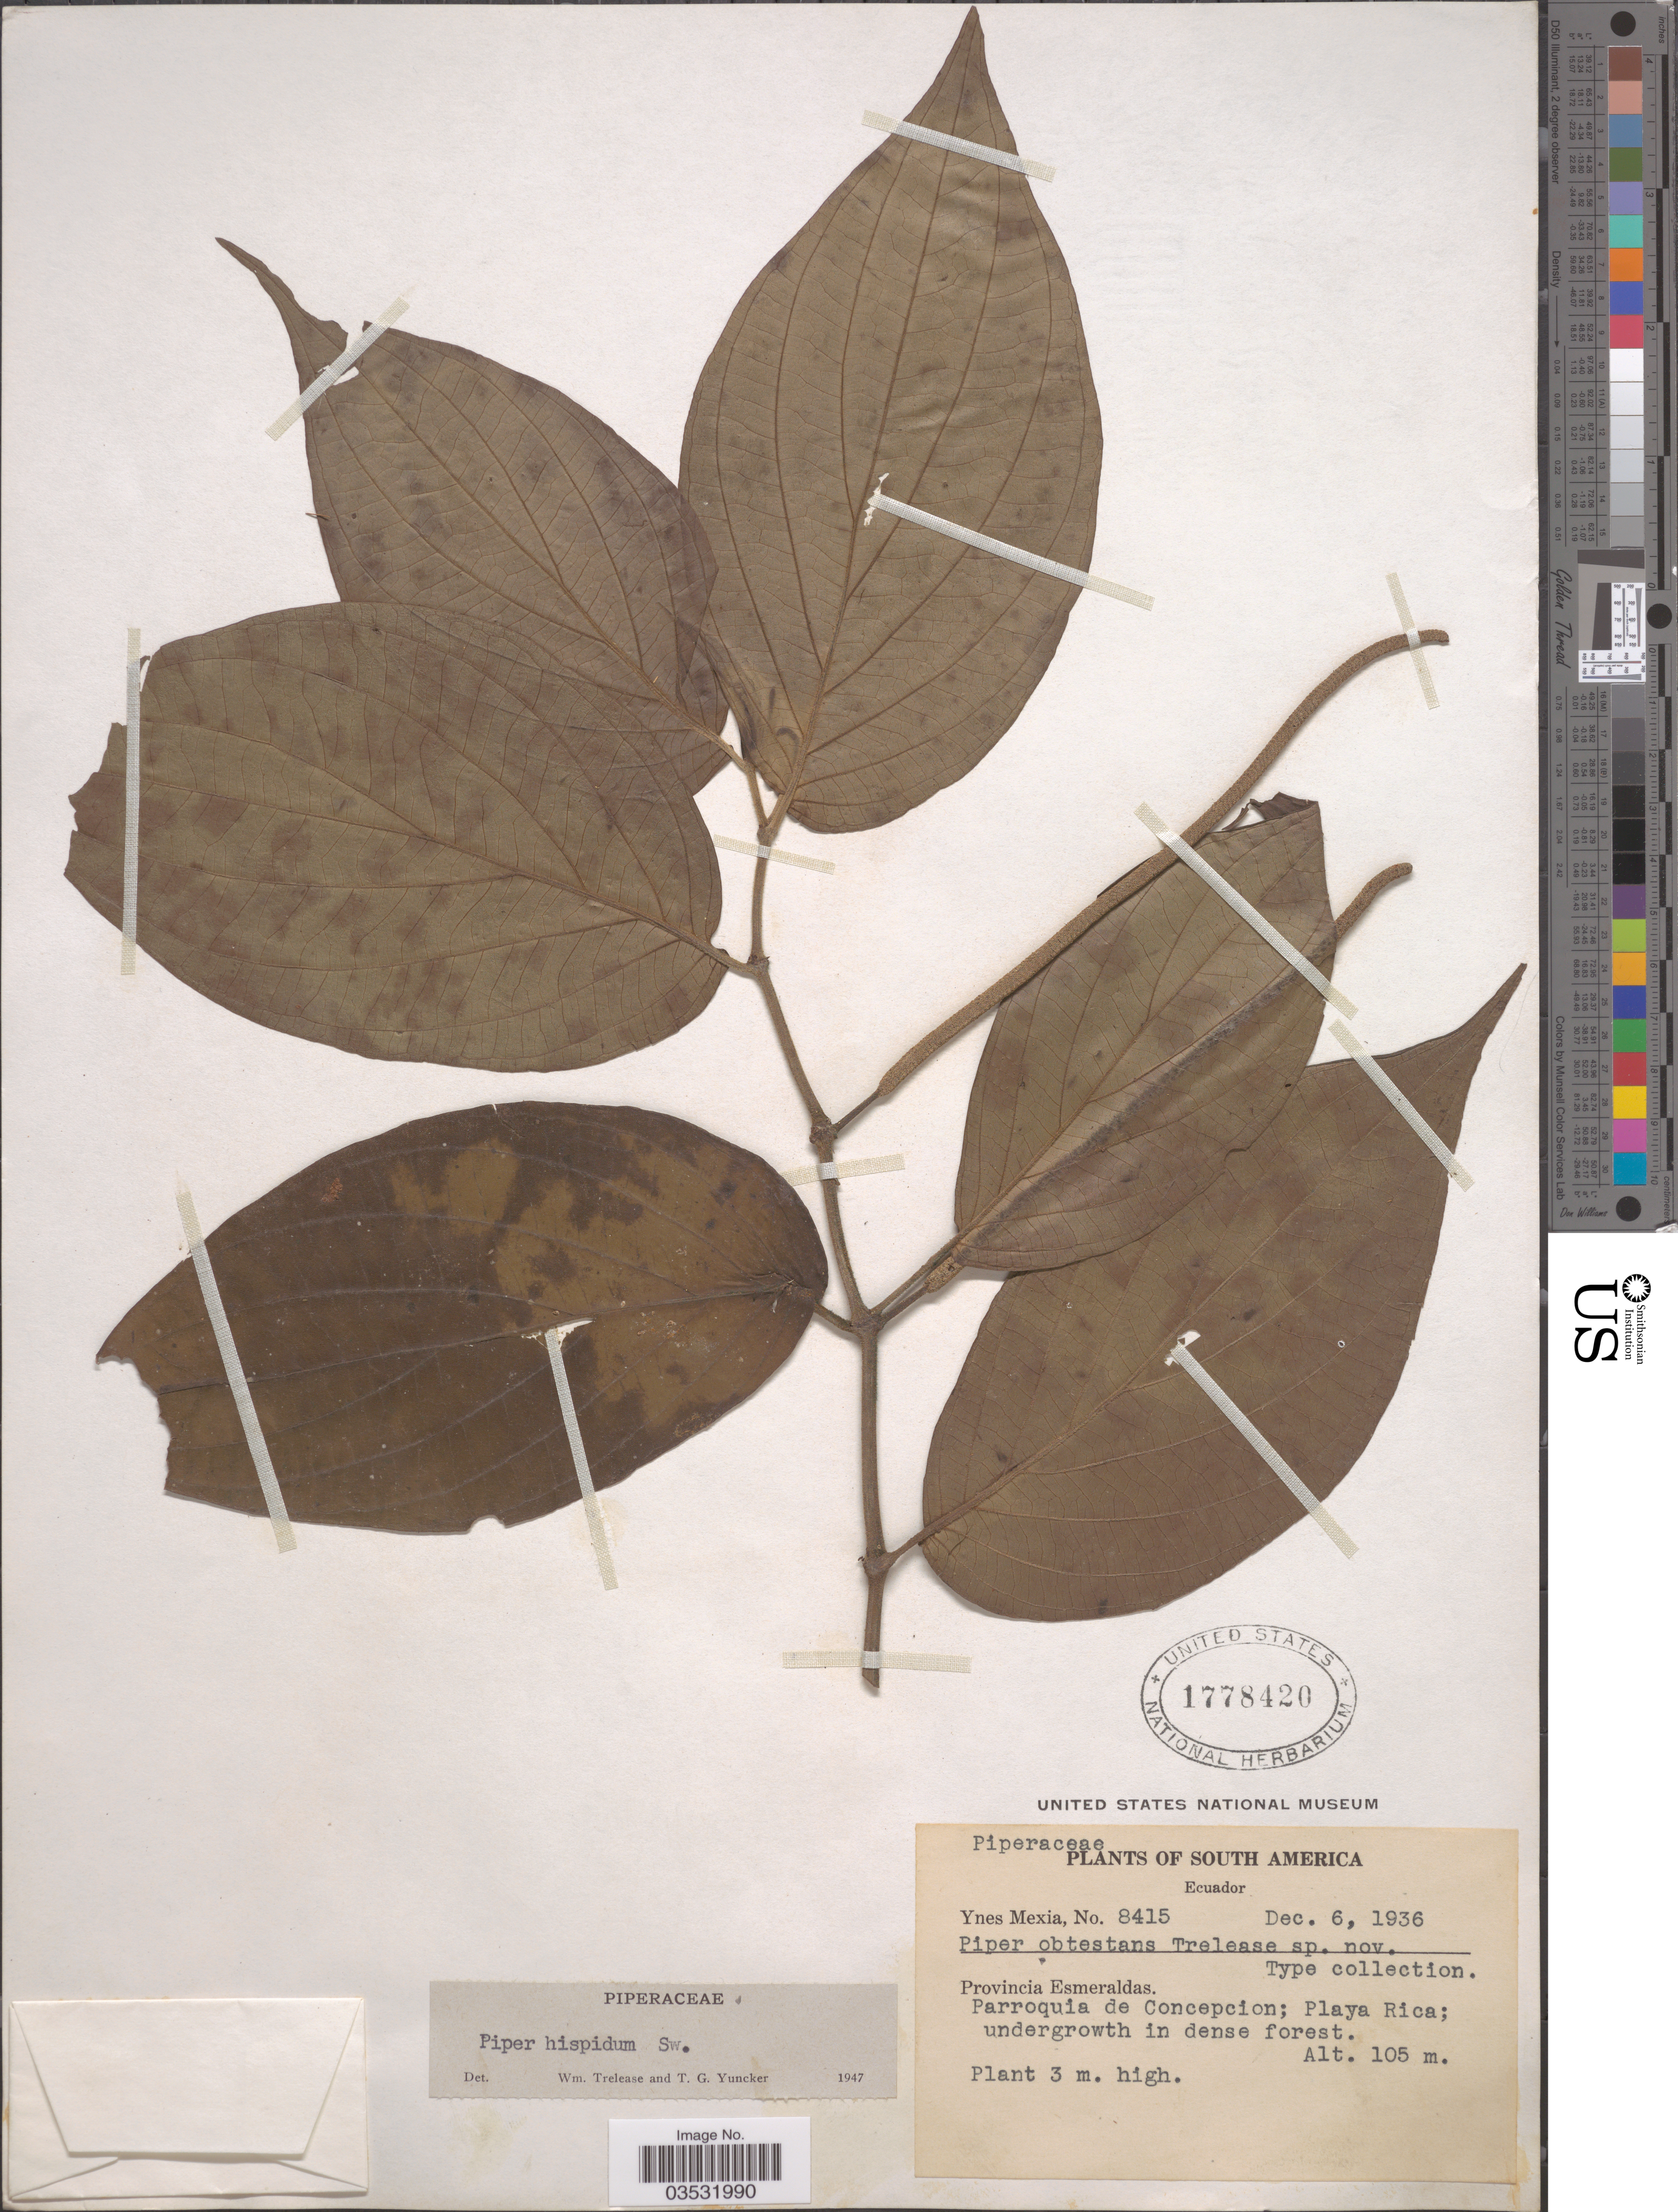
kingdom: Plantae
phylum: Tracheophyta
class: Magnoliopsida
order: Piperales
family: Piperaceae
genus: Piper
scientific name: Piper hispidum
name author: Sw.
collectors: Y. Mexia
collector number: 8415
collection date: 1936-12-06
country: Ecuador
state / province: Esmeraldas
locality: Parroquia de Concepcion; Playa Rica.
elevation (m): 105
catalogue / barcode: US 1778420